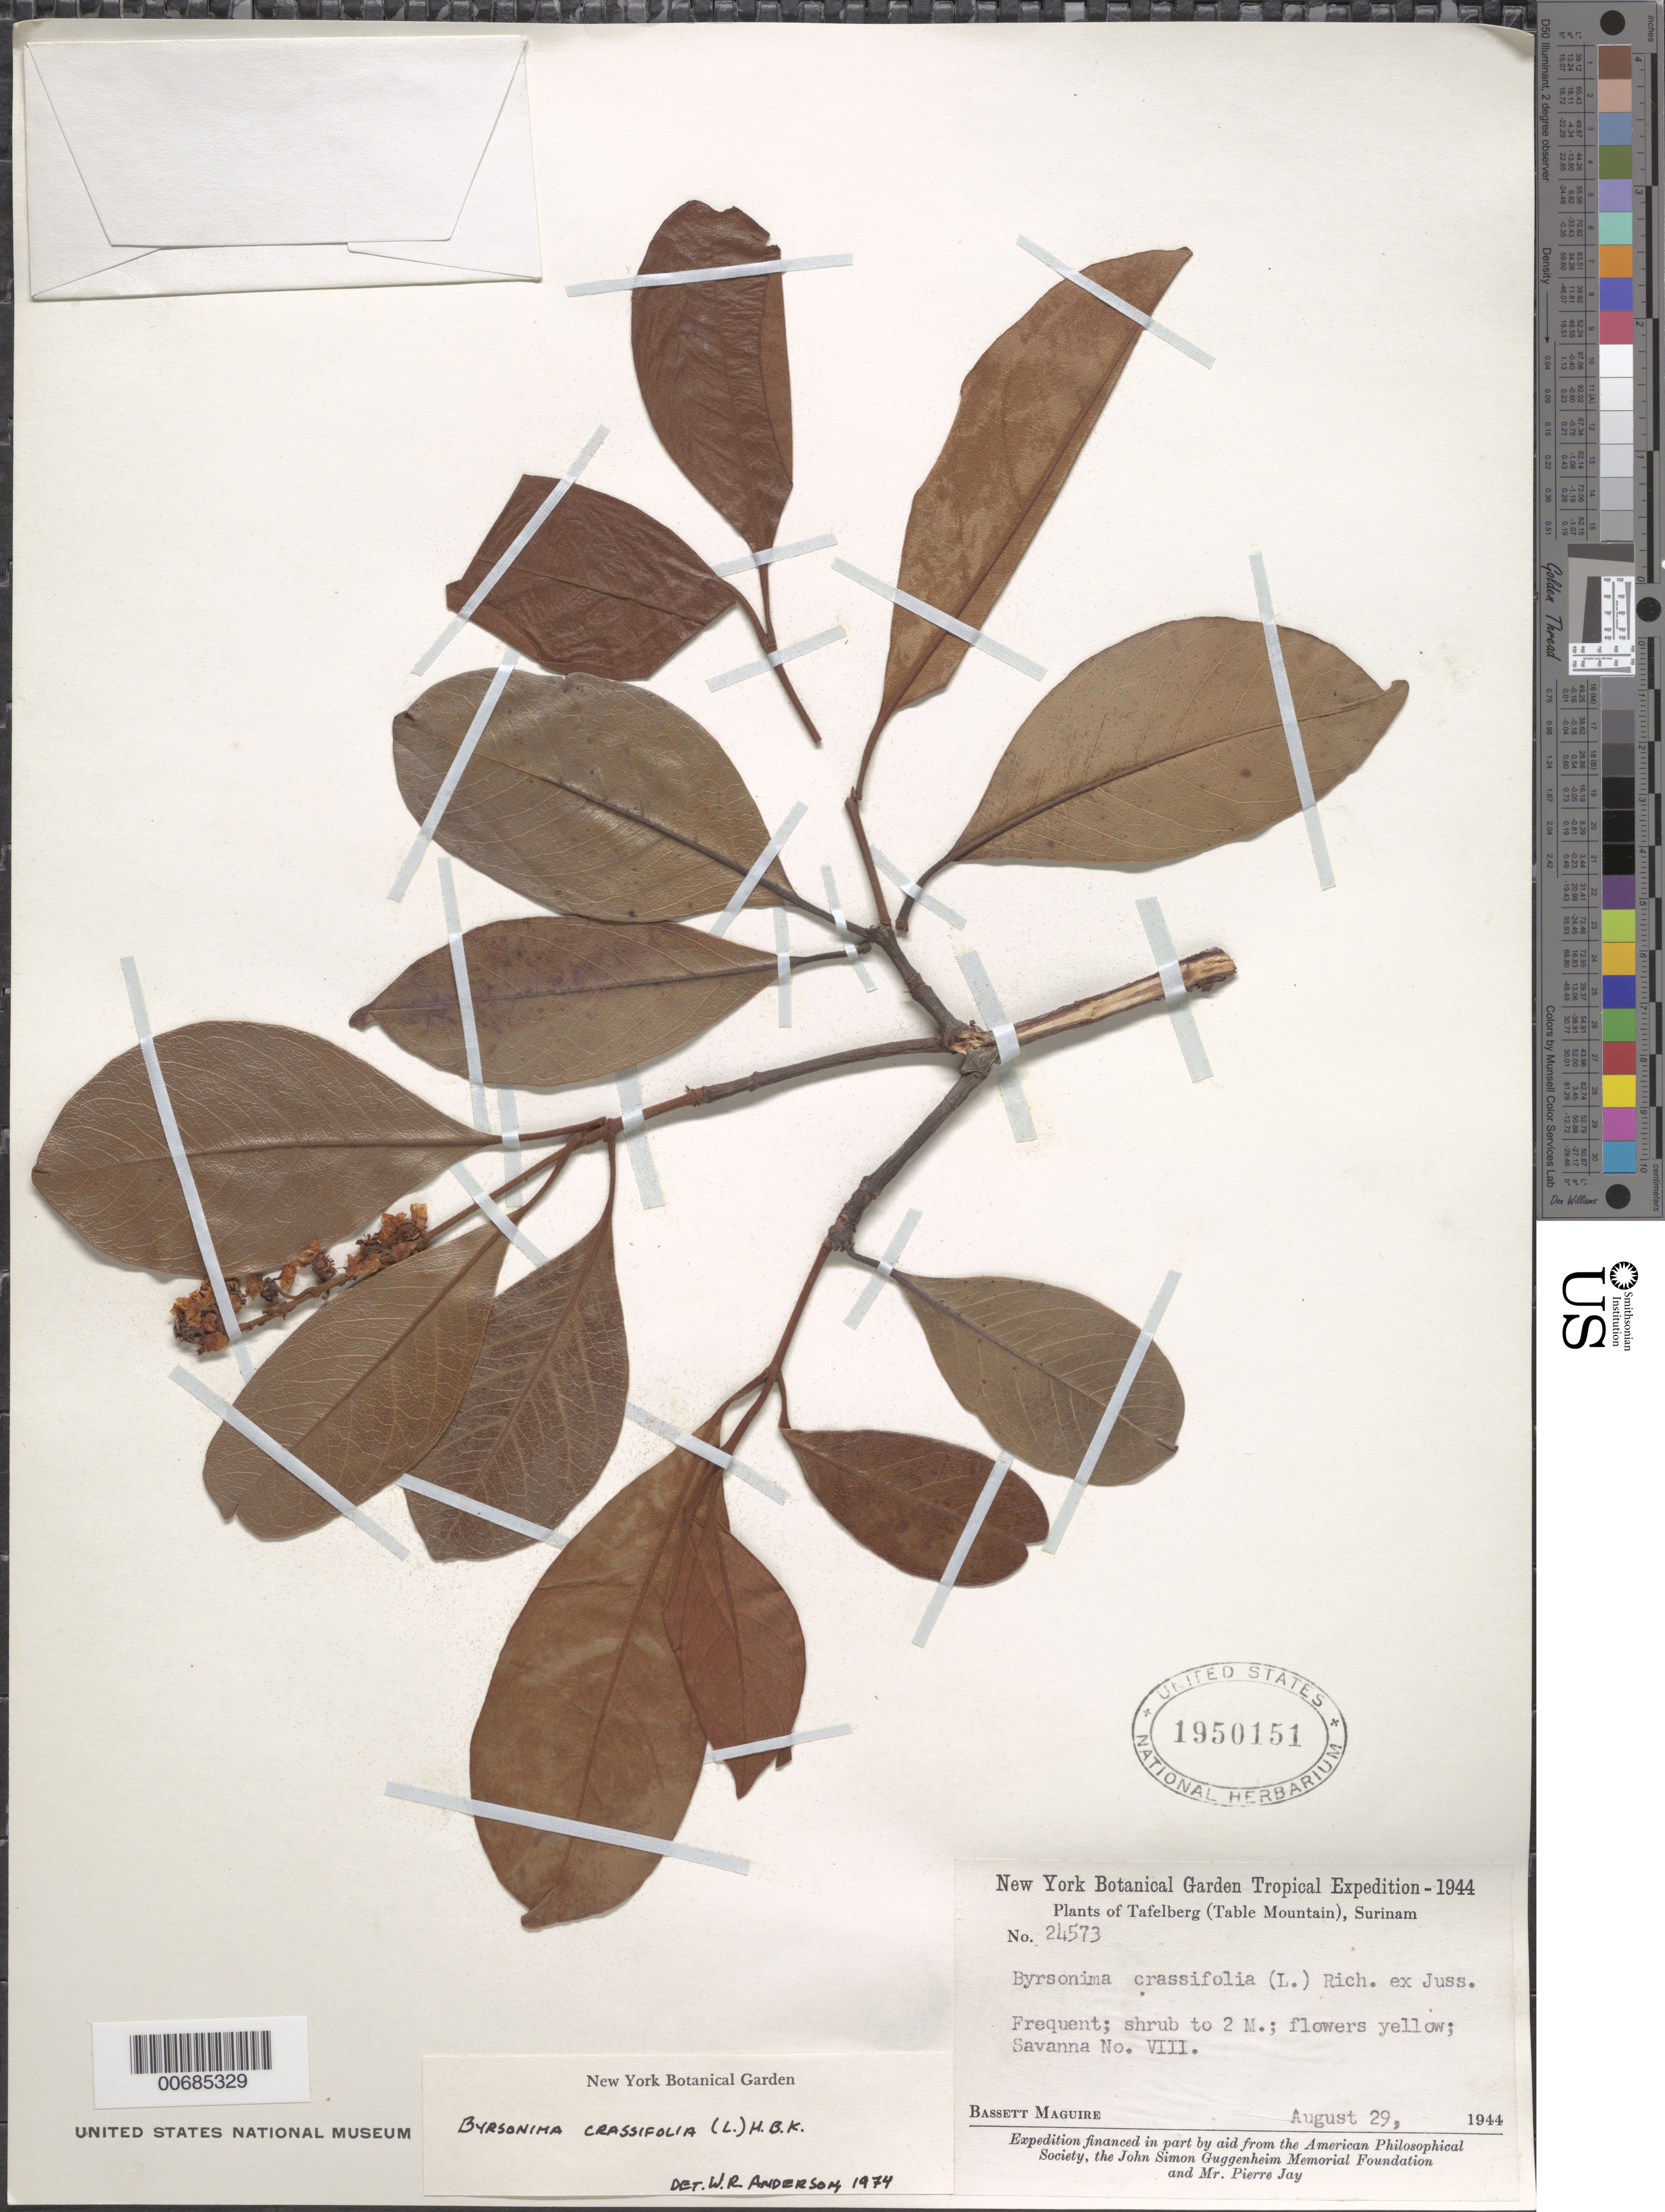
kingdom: Plantae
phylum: Tracheophyta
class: Magnoliopsida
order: Malpighiales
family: Malpighiaceae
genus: Byrsonima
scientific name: Byrsonima crassifolia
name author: (L.) Kunth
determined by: Anderson, W. R., (MICH), University of Michigan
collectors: B. Maguire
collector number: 24573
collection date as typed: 29-Aug-44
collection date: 1944-08-29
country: Suriname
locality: Tafelberg (Table Mountain), Savanna VIII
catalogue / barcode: US 1950151